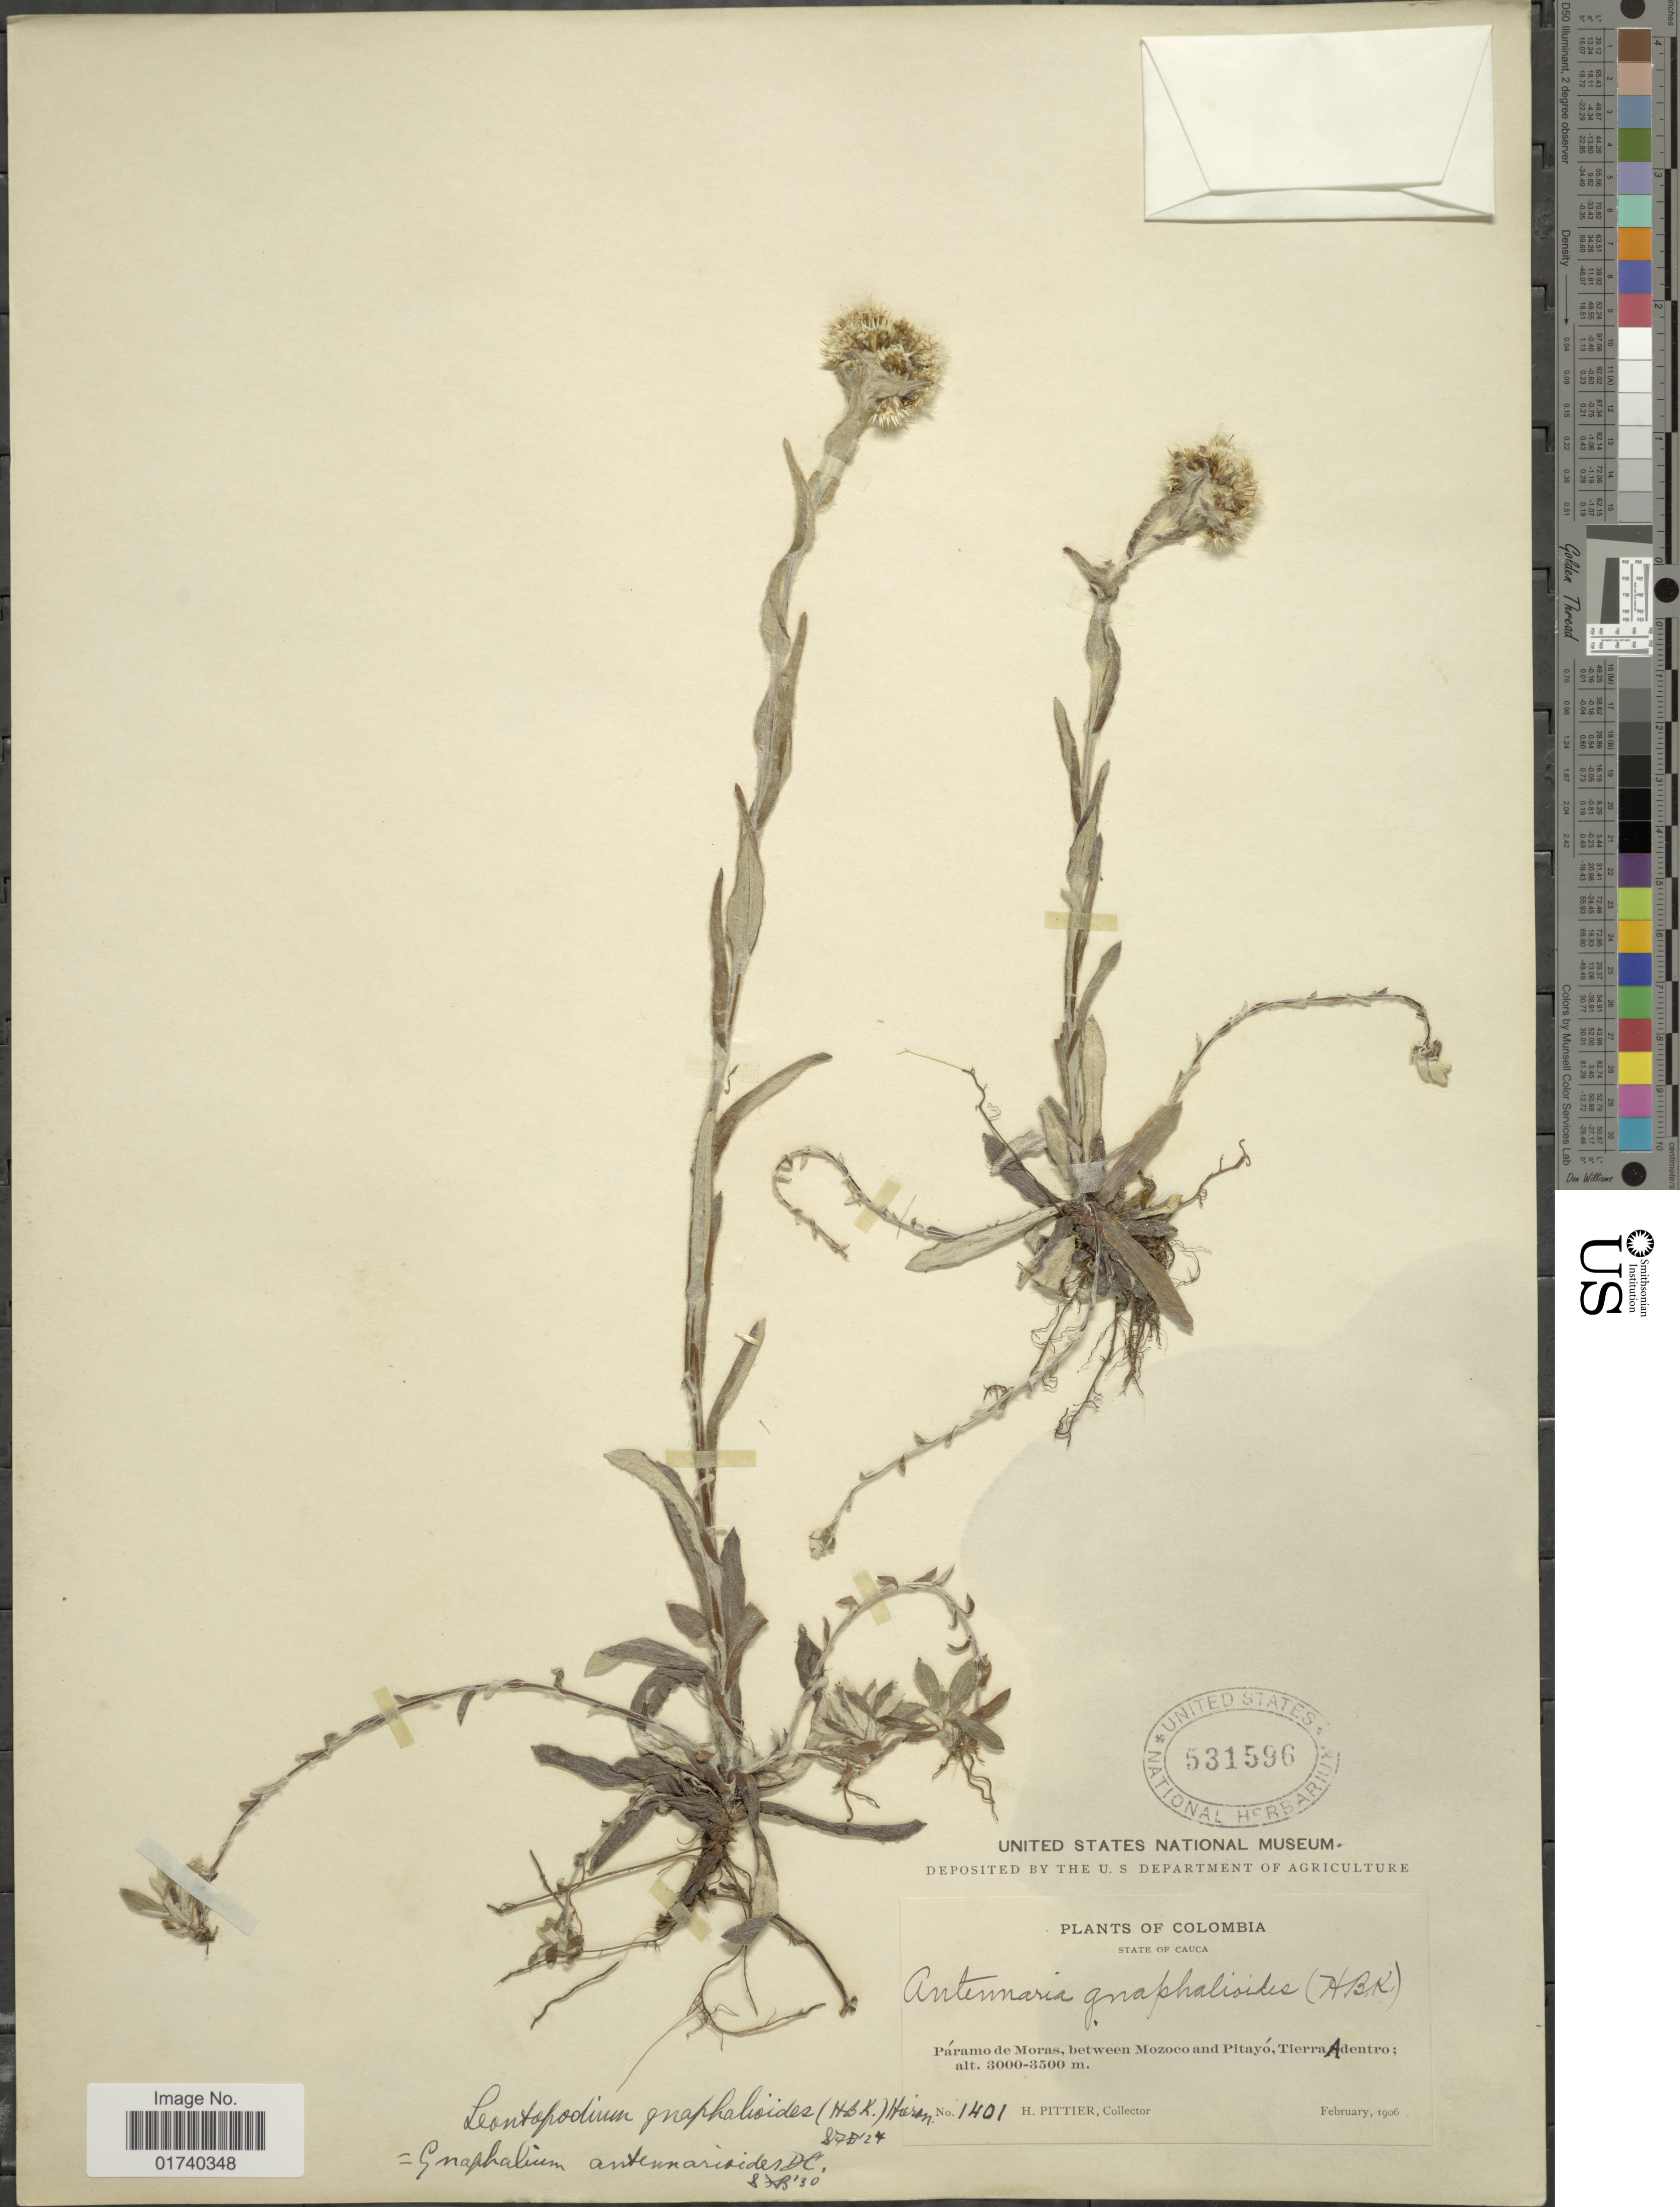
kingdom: Plantae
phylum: Tracheophyta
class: Magnoliopsida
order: Asterales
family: Asteraceae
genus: Chryselium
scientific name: Chryselium gnaphalioides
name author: (Kunth) Urtubey & S.E. Freire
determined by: Nesom, Guy L.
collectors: H. F. Pittier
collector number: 1401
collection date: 1906-02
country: Colombia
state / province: Cauca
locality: Paramo de Moras, between Mozoco and Pitayo, Tierra Adentro.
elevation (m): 3000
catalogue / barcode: US 531596